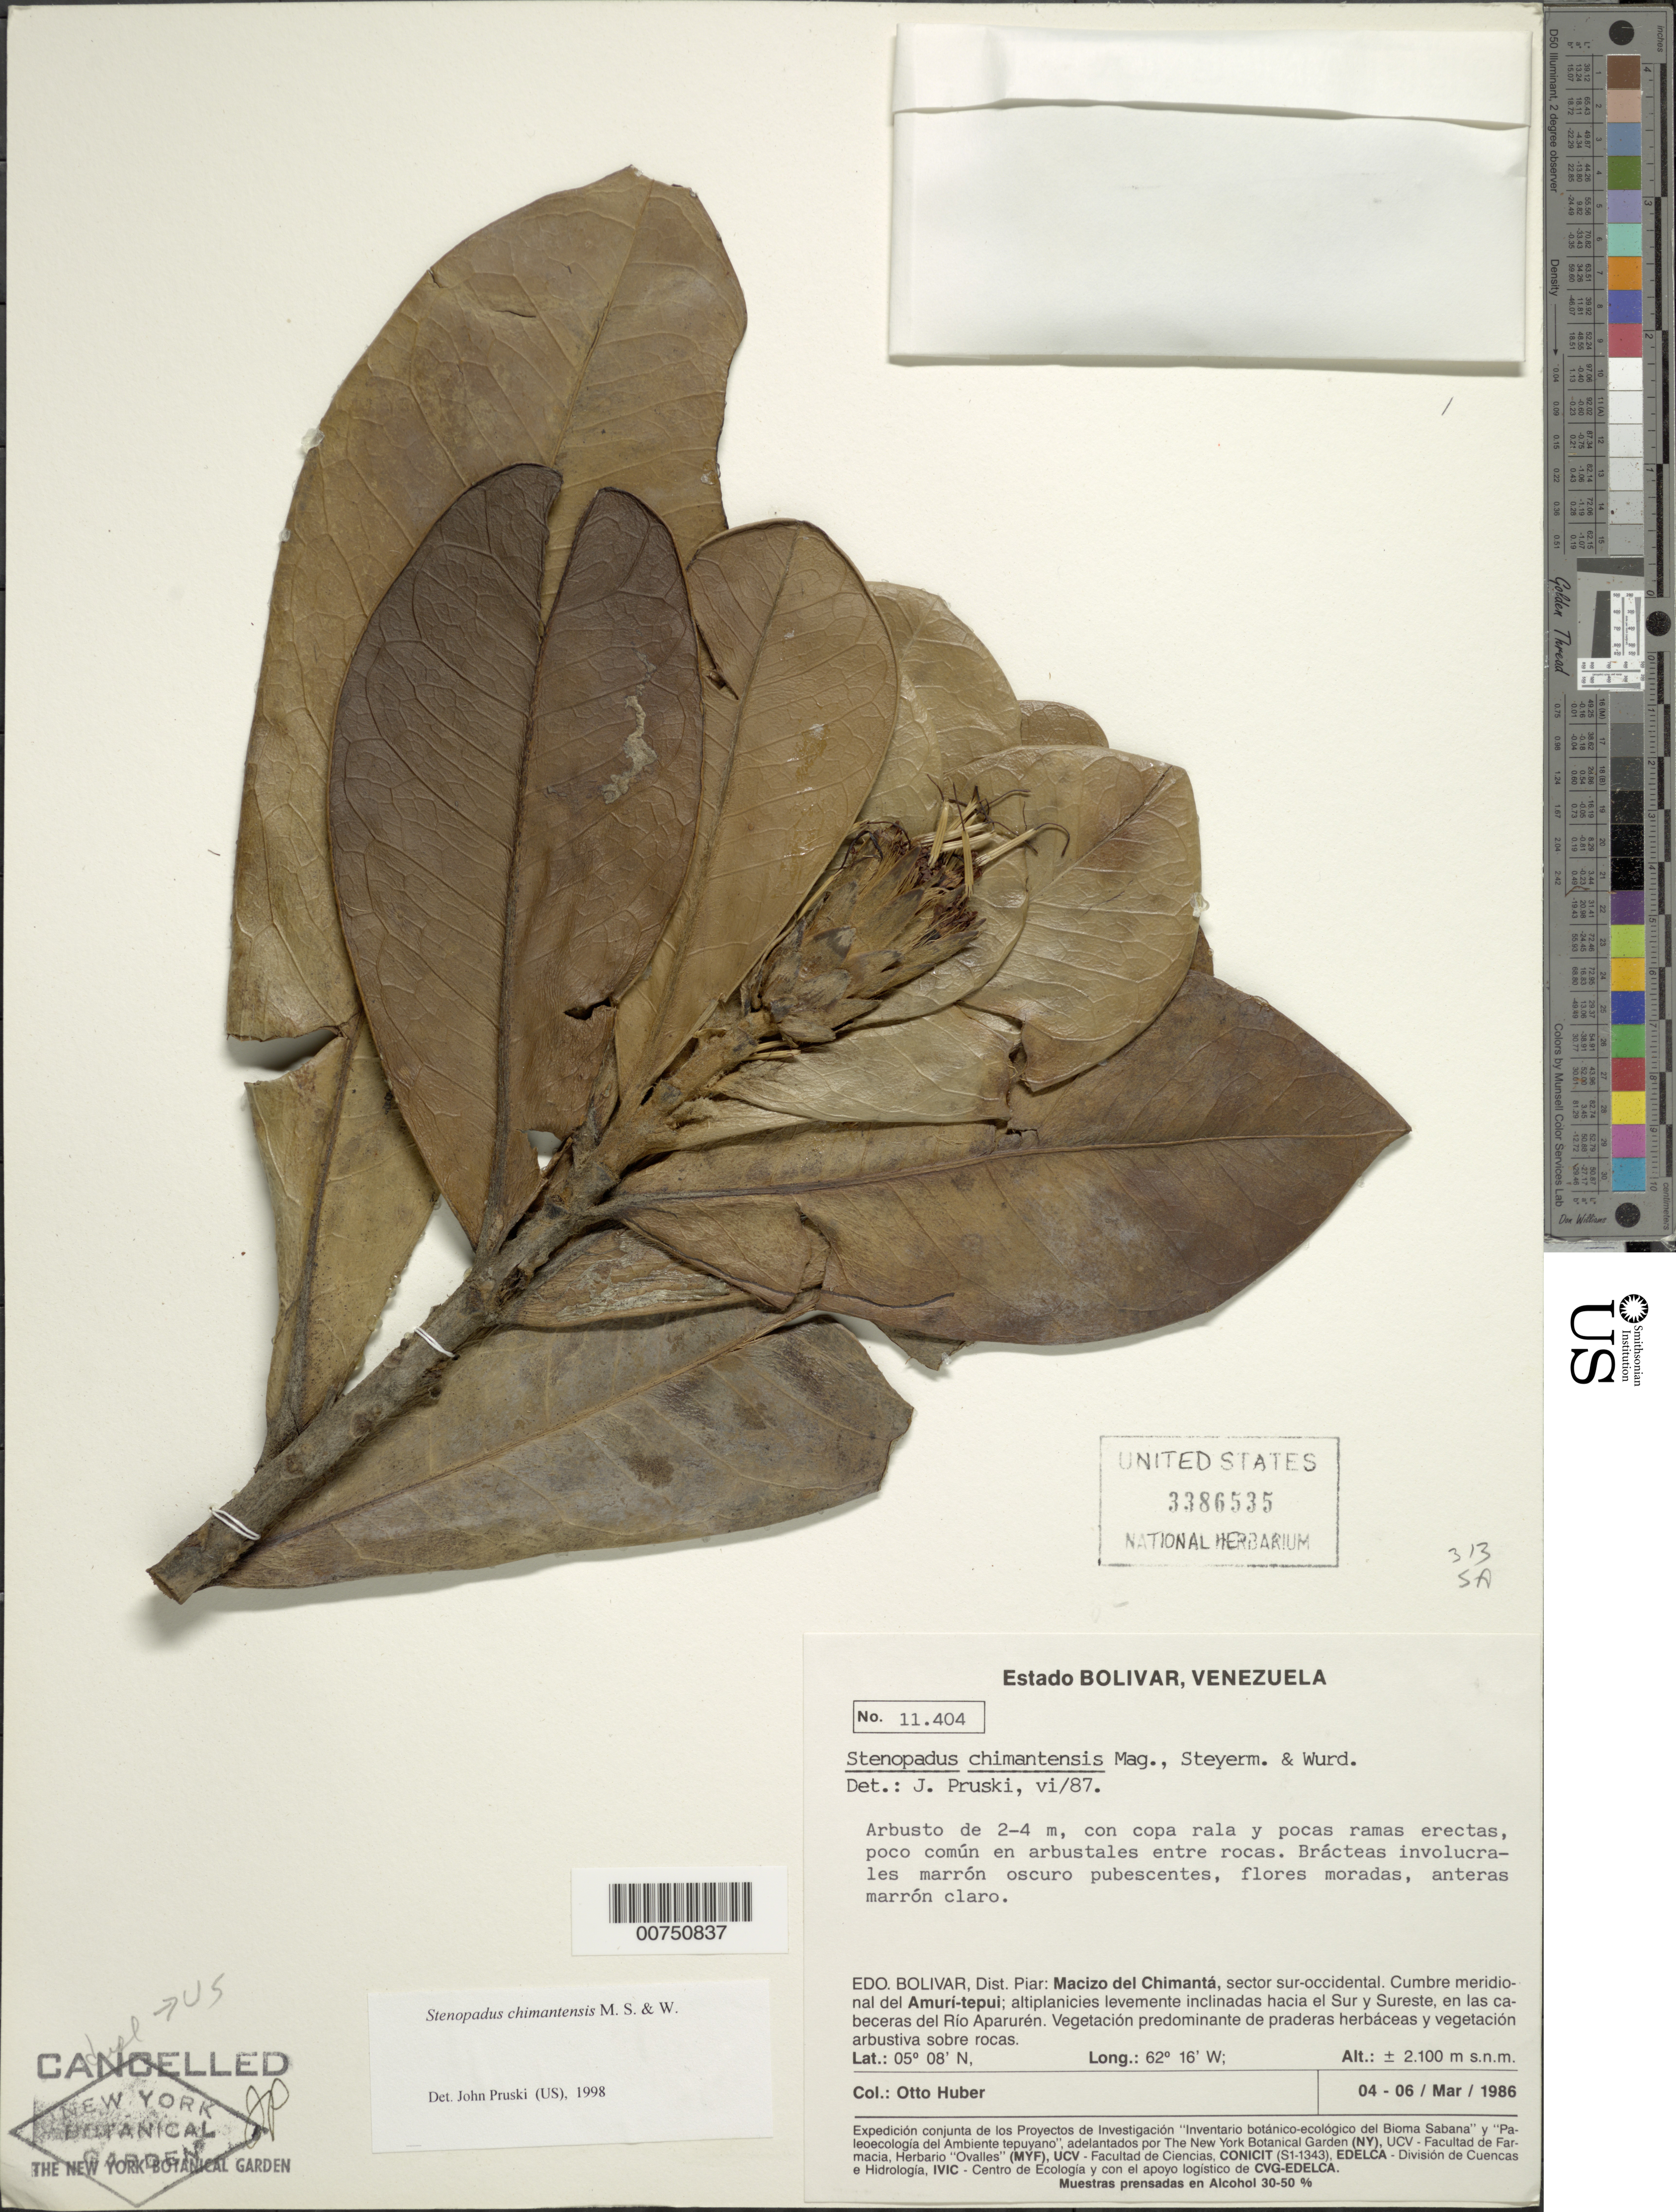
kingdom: Plantae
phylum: Tracheophyta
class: Magnoliopsida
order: Asterales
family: Asteraceae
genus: Stenopadus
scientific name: Stenopadus chimantensis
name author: Maguire et al.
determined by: Pruski, J. F.; Funk, V. A.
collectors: O. Huber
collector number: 11404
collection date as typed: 4-Mar-86 to 6-Mar-86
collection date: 1986-03-04/1986-03-06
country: Venezuela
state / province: Bolívar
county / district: Piar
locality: Macizo del Chimantá, sector sur-occidental, cumbre meridional del Amurí-tepuí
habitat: Altiplanicies levemente iclinadas hacia el Sur y Sureste en las cabeceras del Río Aparurén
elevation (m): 2100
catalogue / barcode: US 3386535